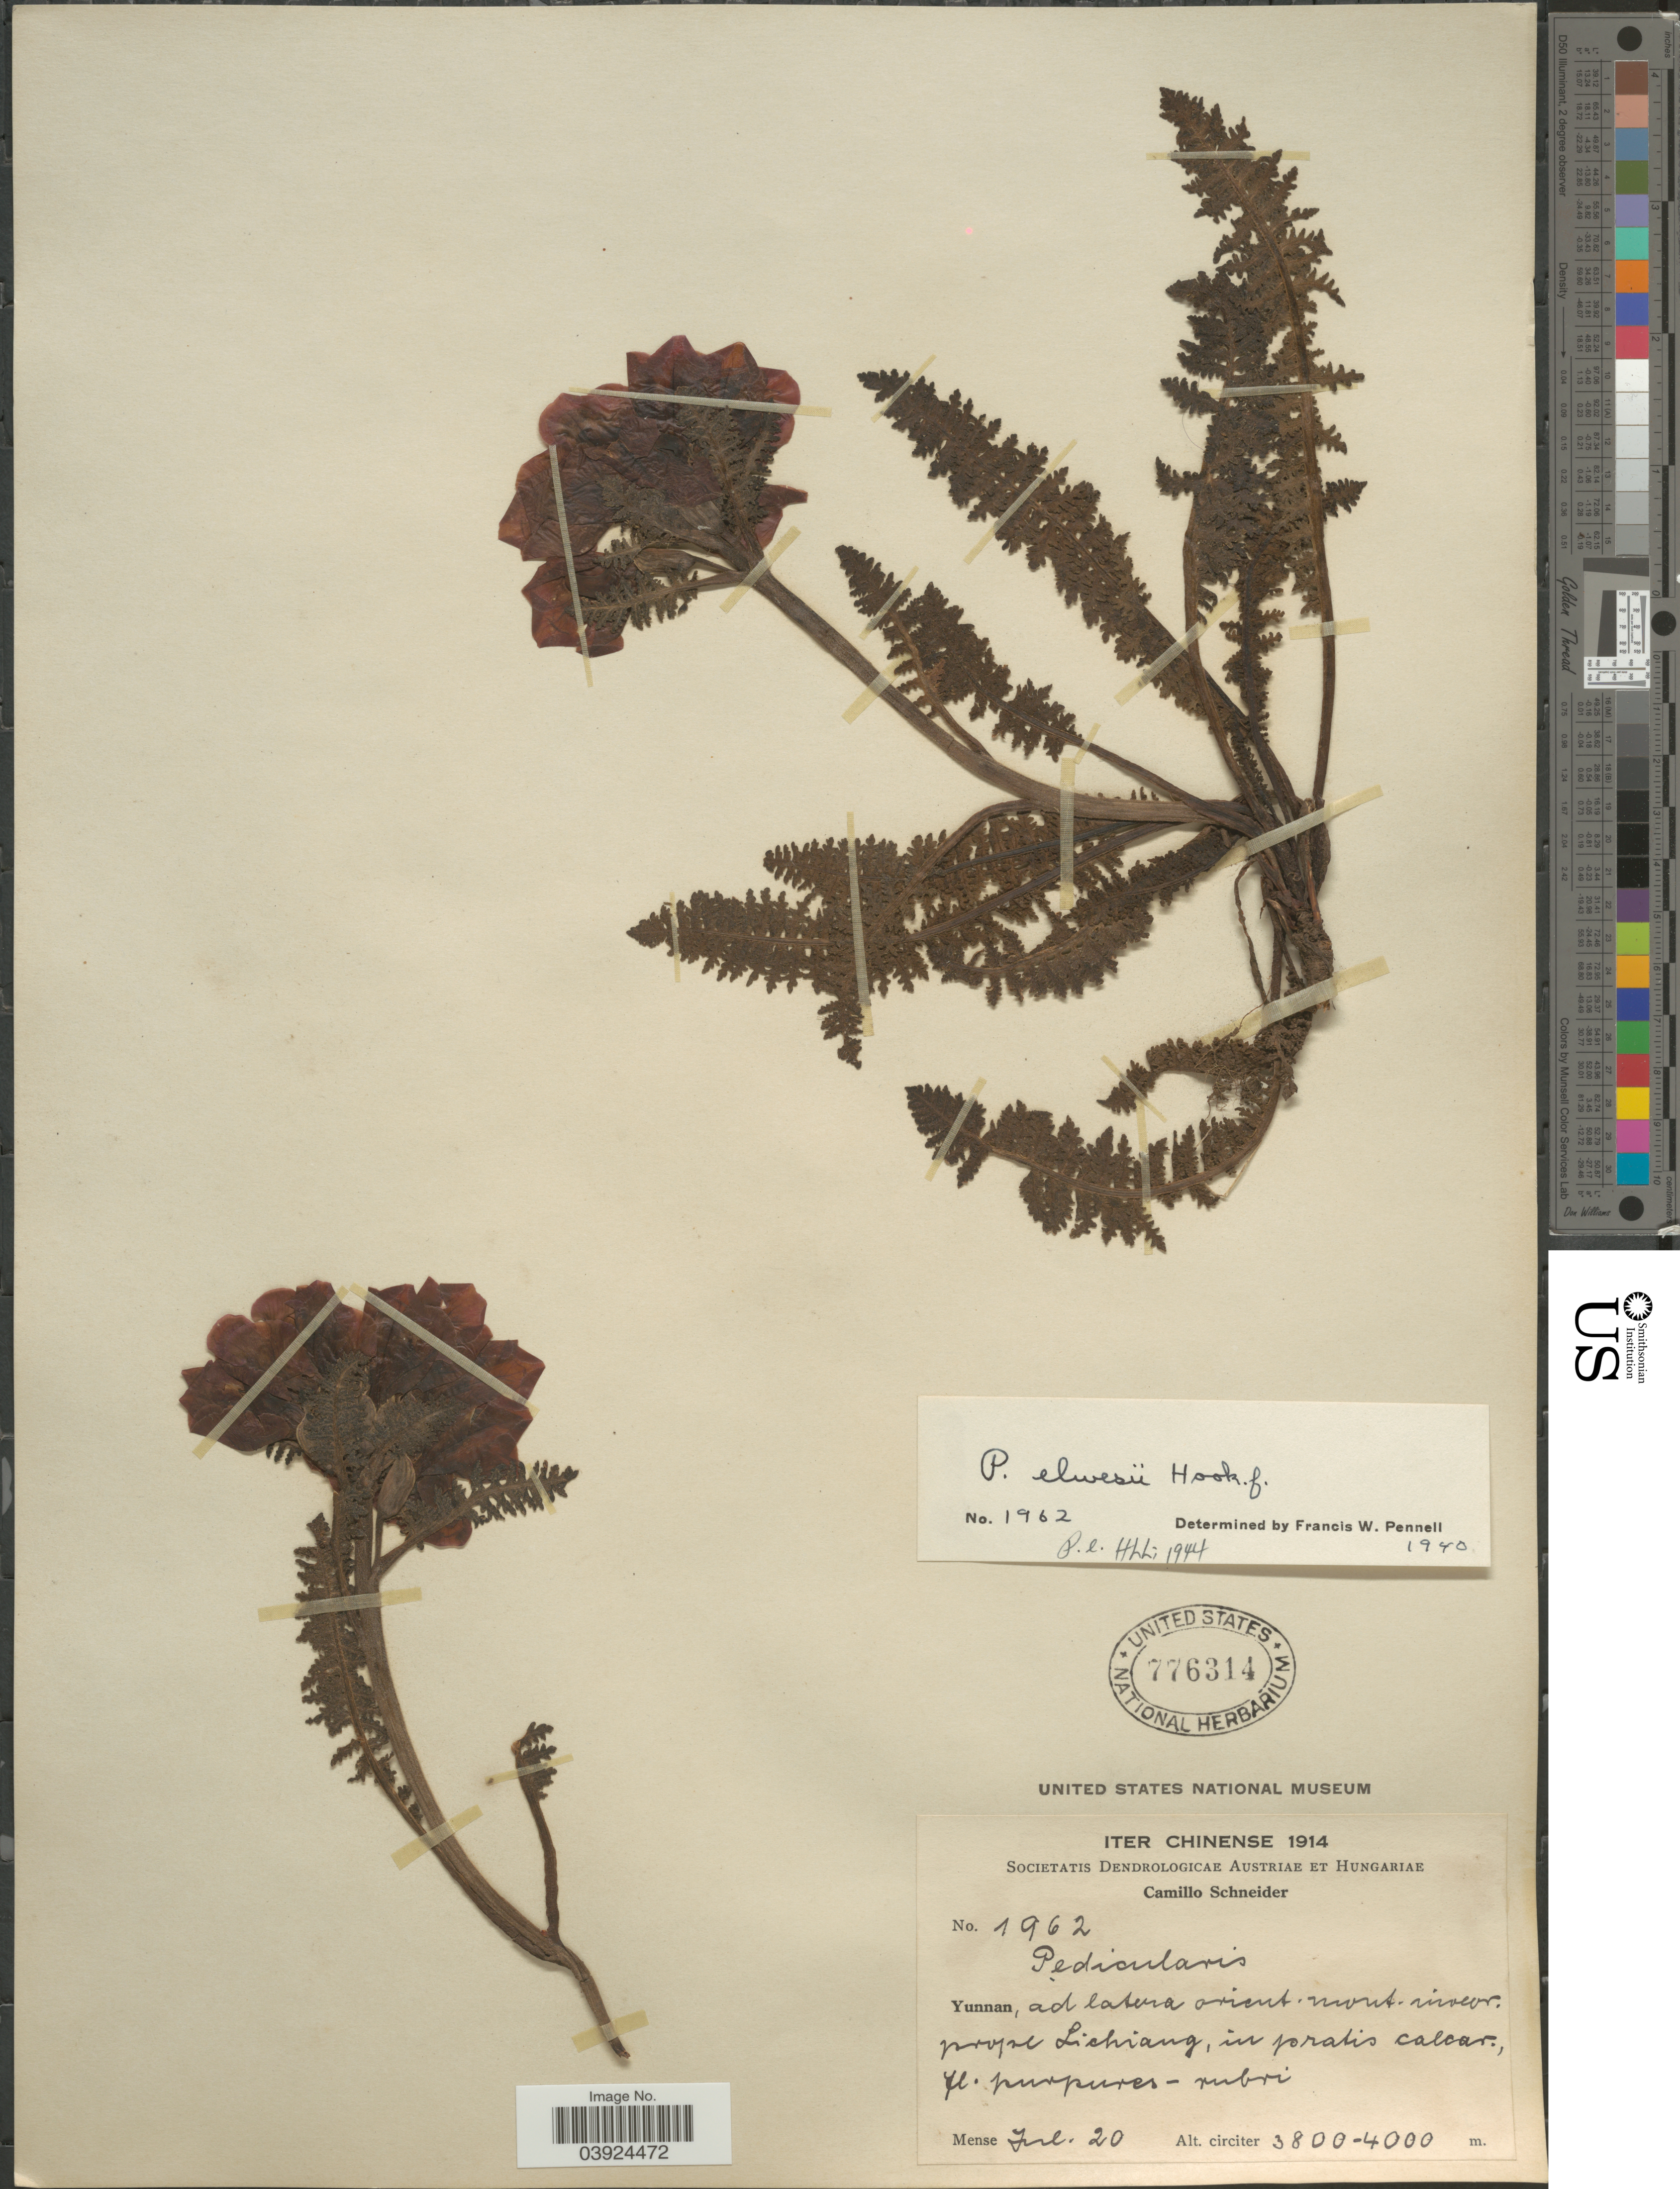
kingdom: Plantae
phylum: Tracheophyta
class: Magnoliopsida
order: Lamiales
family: Orobanchaceae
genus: Pedicularis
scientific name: Pedicularis elwesii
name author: Hook. f.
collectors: C. K. Schneider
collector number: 1962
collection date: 1914-07-20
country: China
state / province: Yunnan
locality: Ad latera orient-mont-niveor prope Lichiang, in pratis calcar.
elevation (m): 3800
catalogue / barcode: US 776314